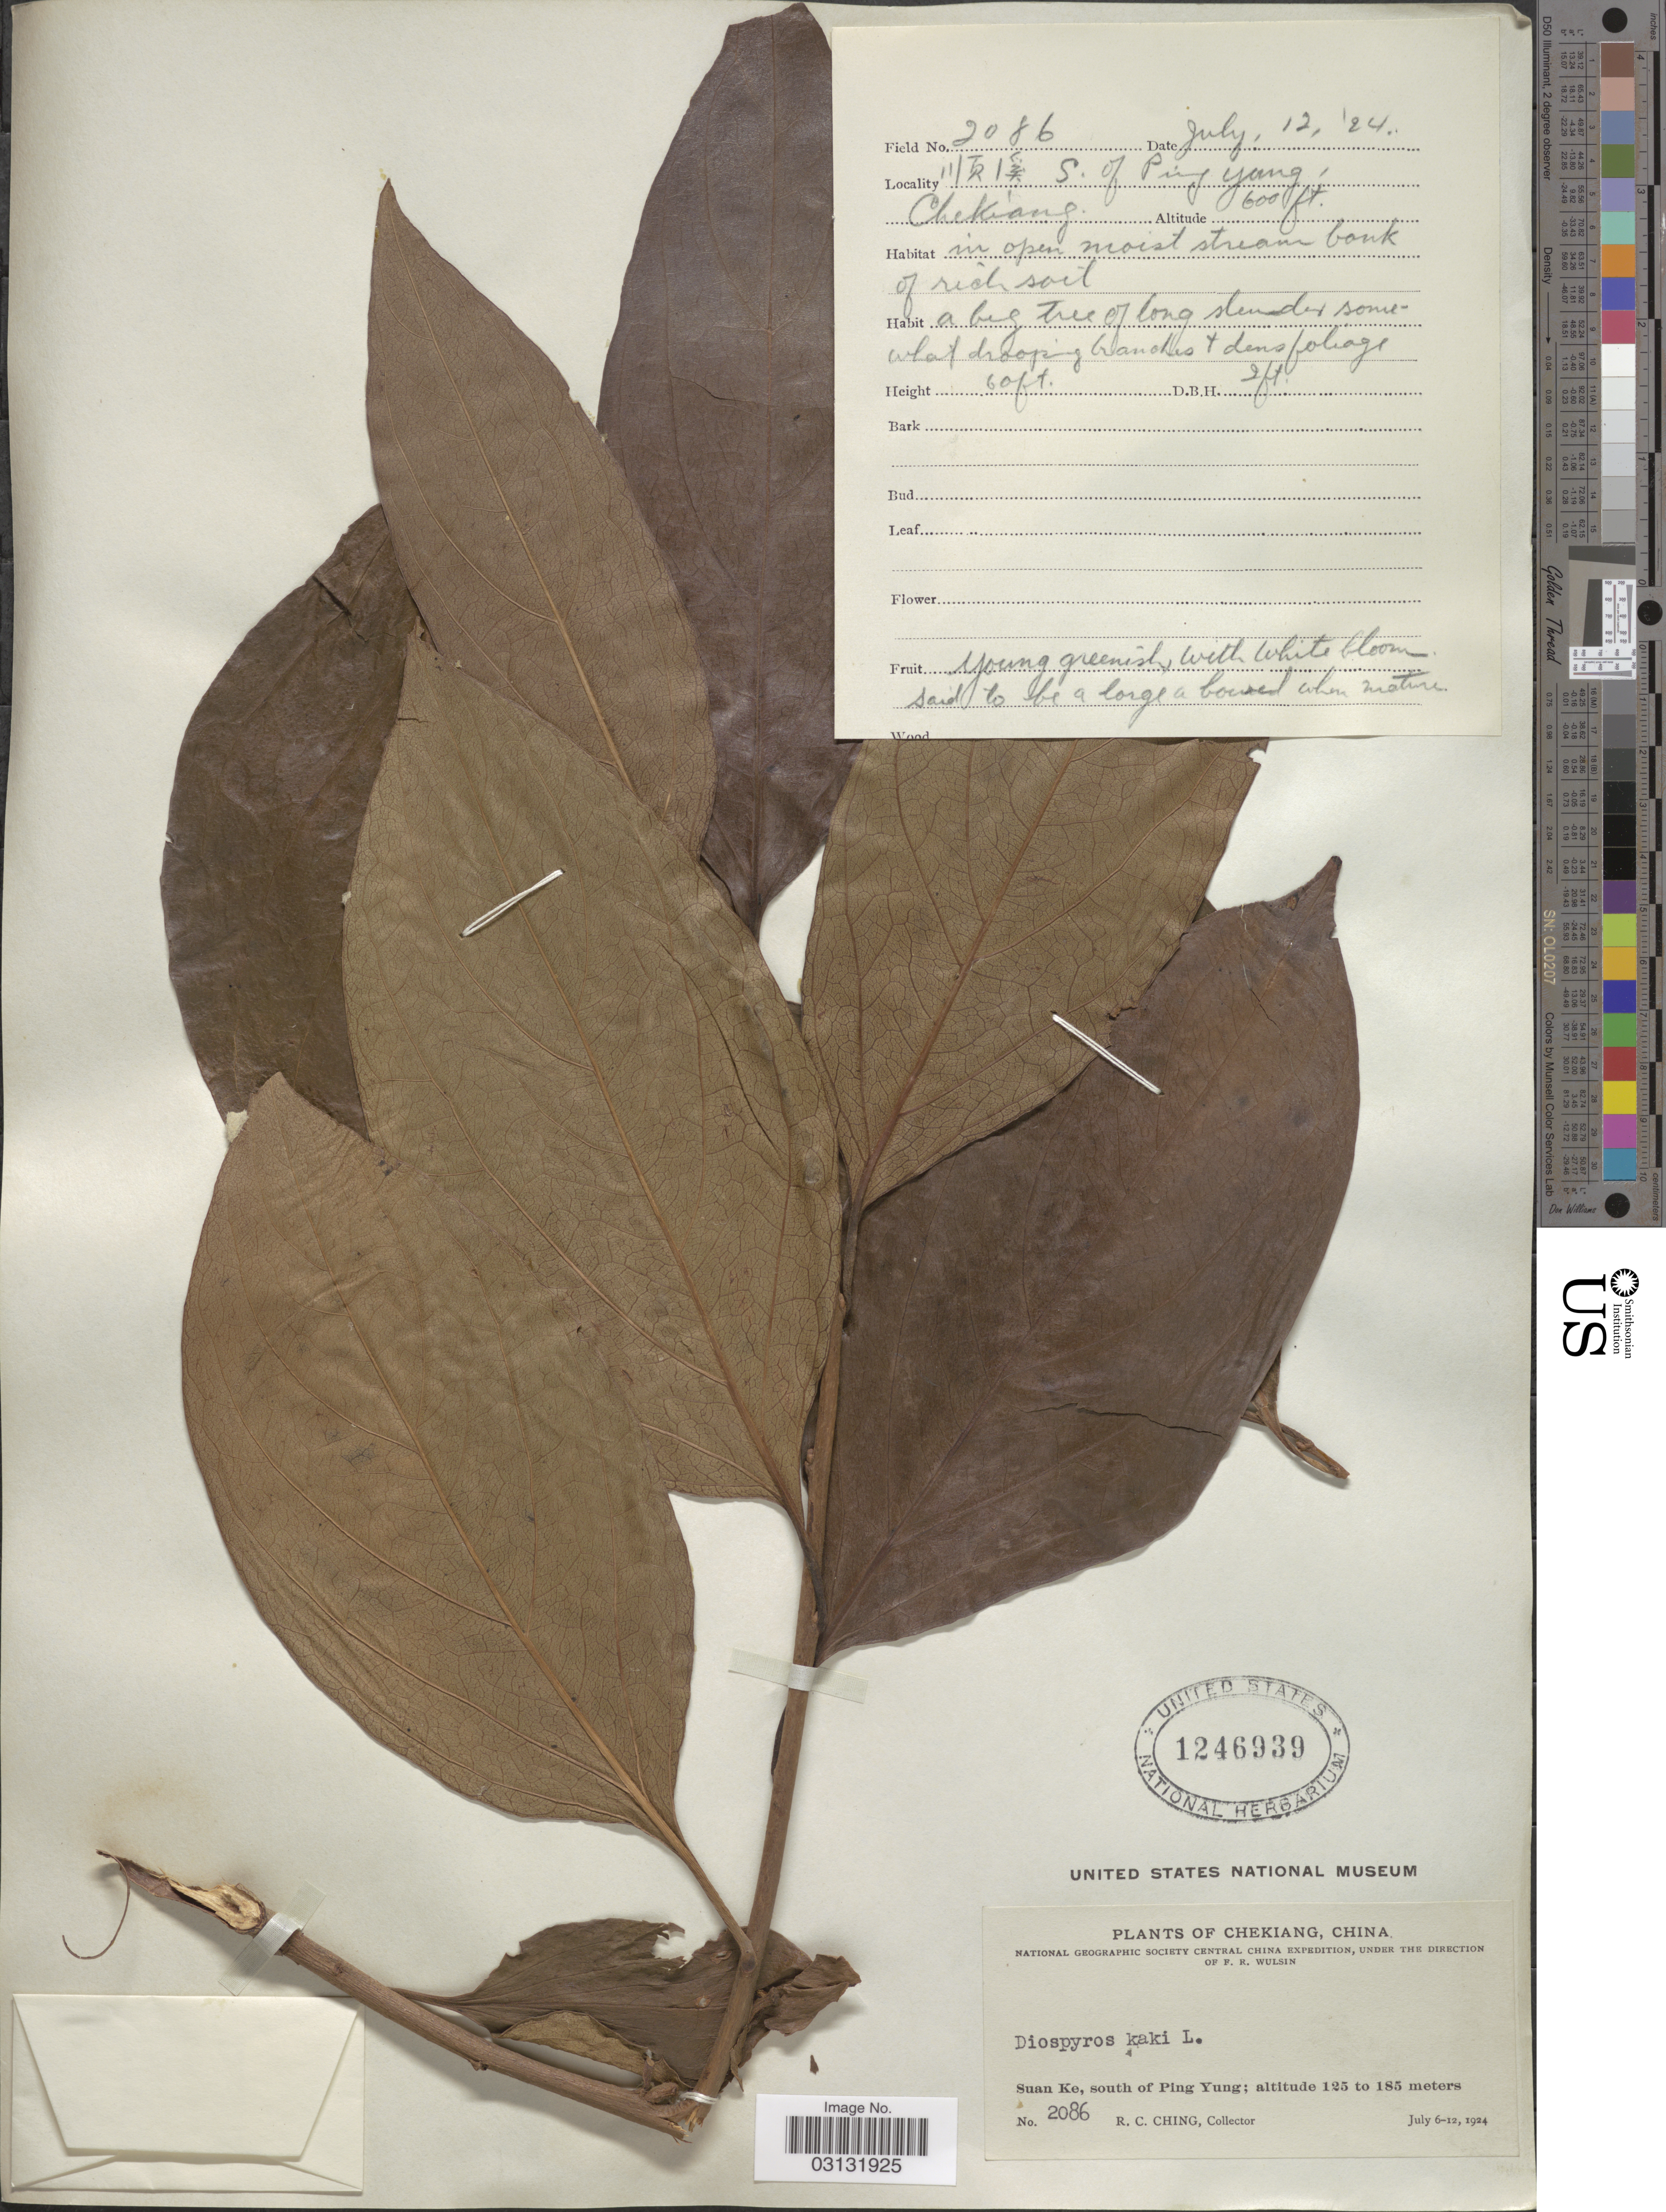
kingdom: Plantae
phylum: Tracheophyta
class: Magnoliopsida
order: Ericales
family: Ebenaceae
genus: Diospyros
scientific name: Diospyros kaki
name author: Thunb.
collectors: R. C. Ching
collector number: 2086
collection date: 1924-07-12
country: China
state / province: Zhejiang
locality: Chekiang. Suan Ke, south of Ping Yung.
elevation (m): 183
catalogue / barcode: US 1246939